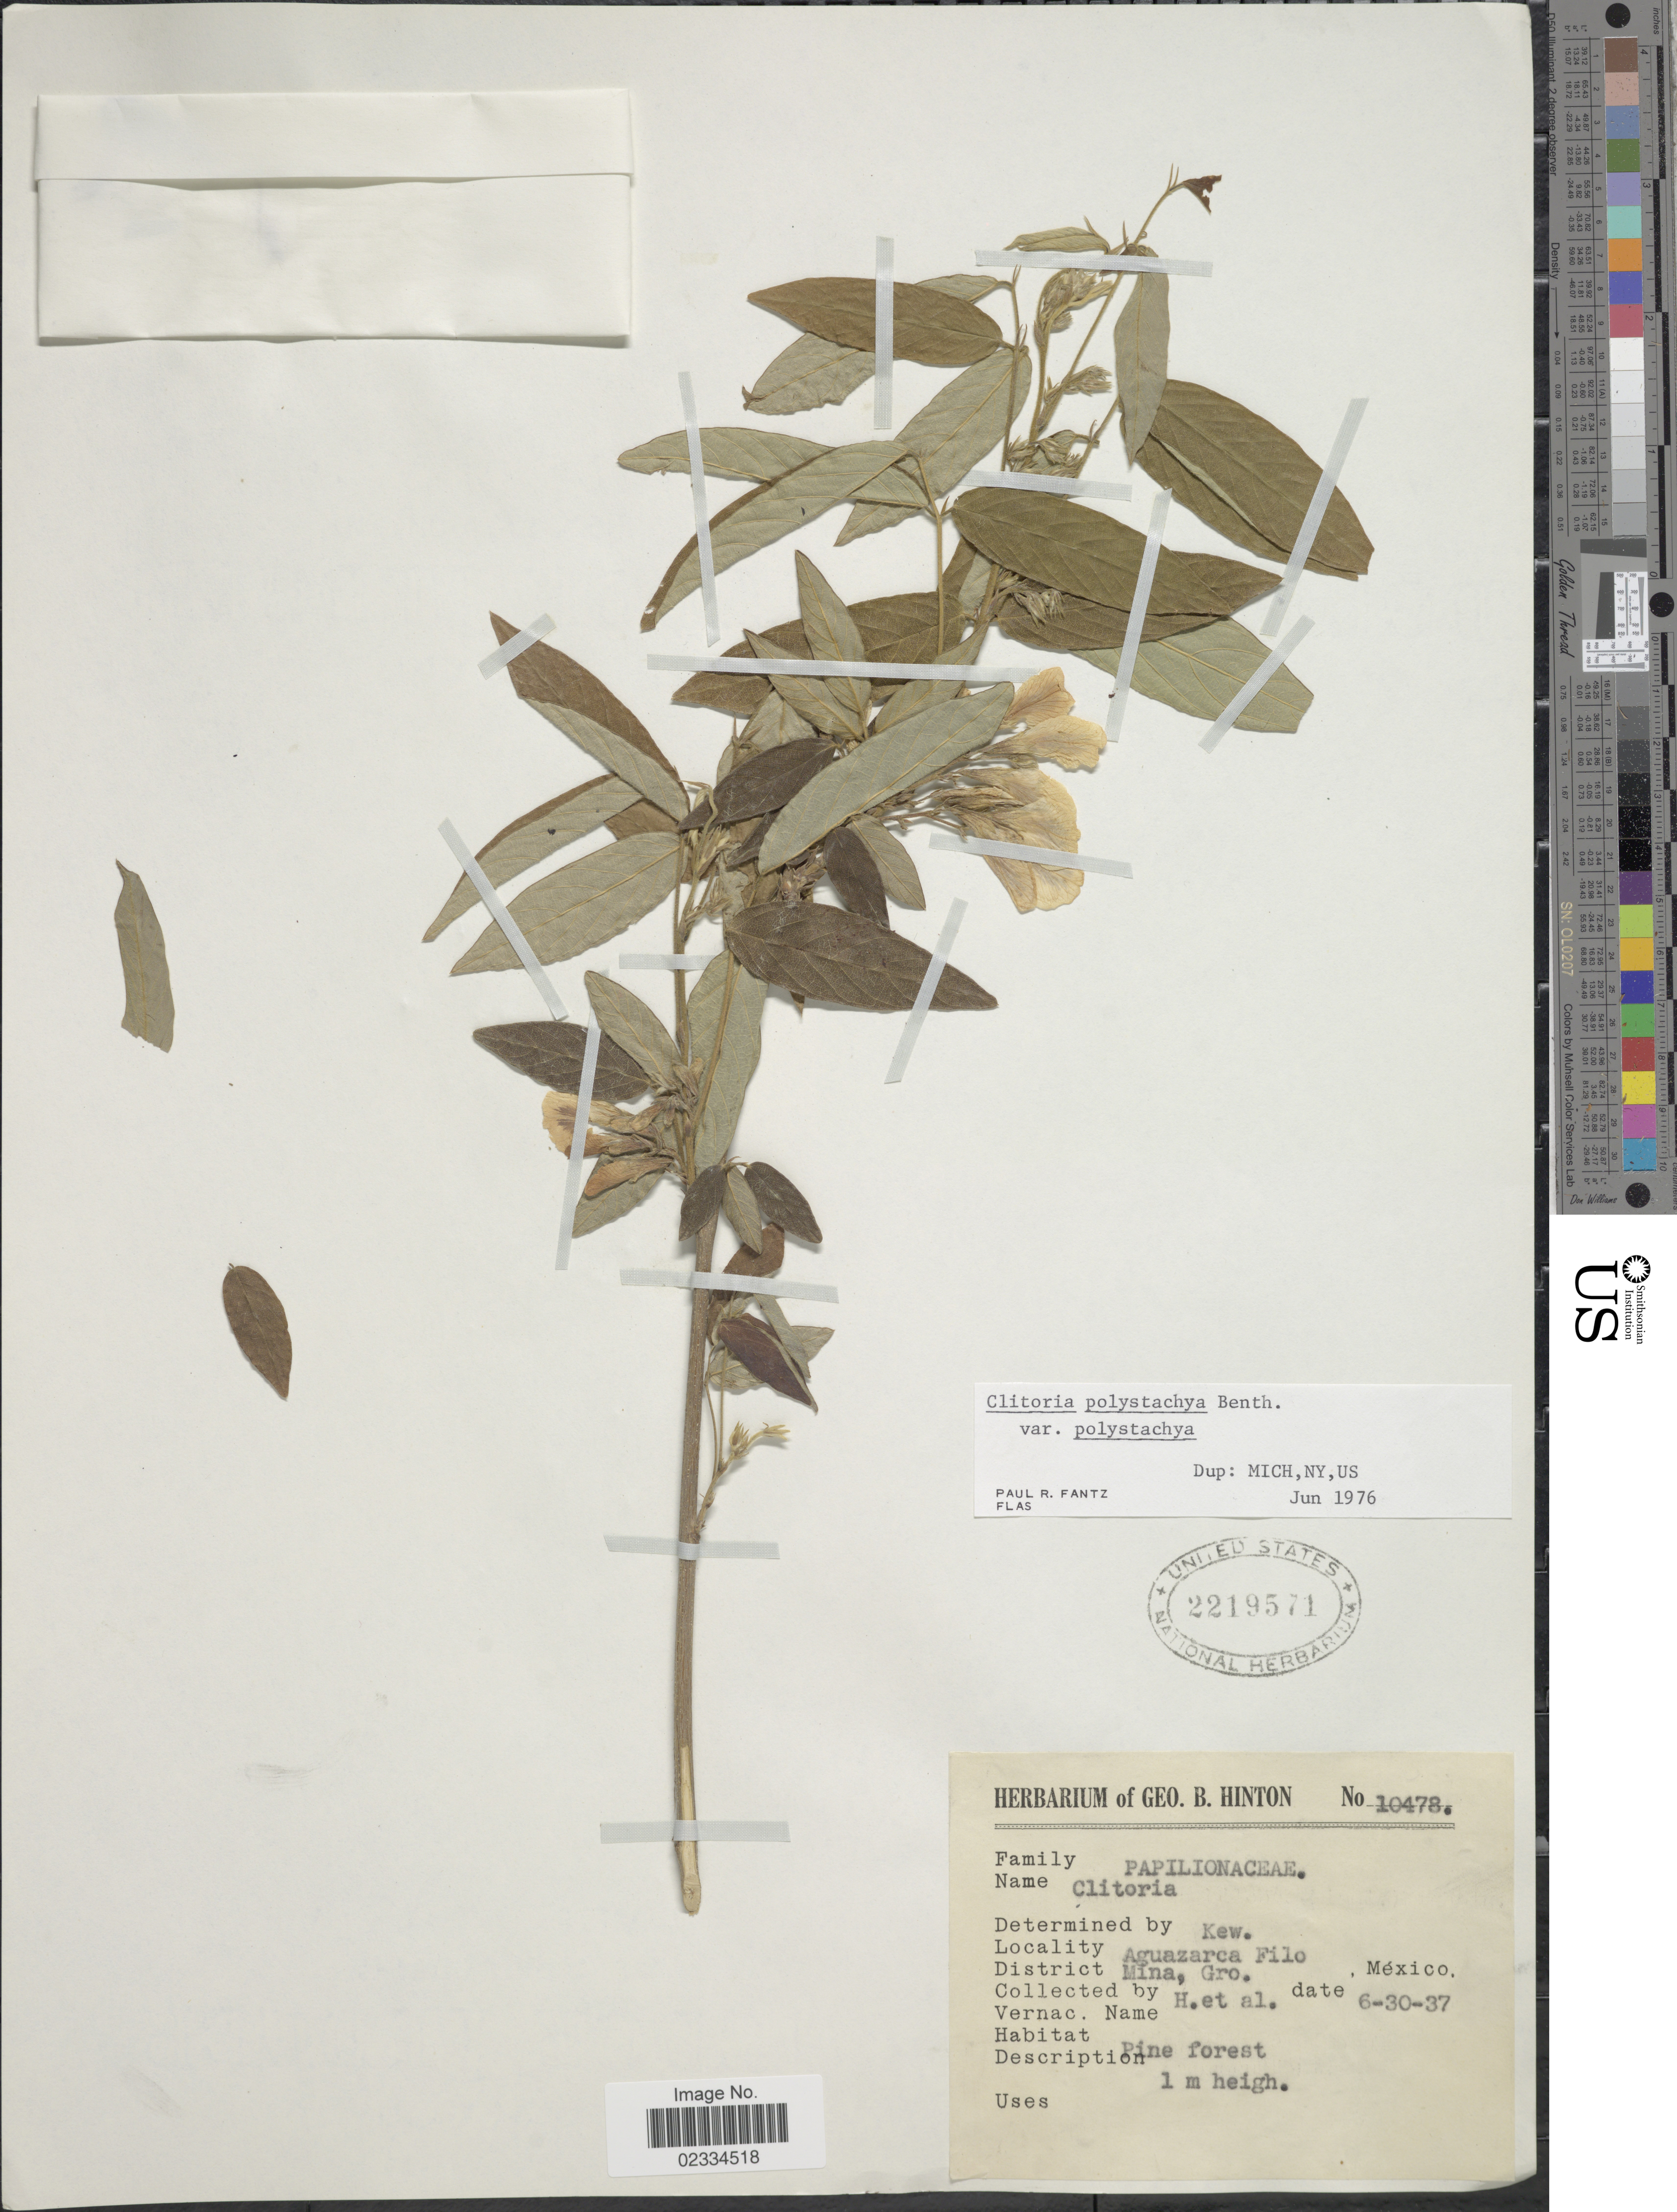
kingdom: Plantae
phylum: Tracheophyta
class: Magnoliopsida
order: Fabales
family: Fabaceae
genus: Clitoria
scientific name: Clitoria polystachya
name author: Benth.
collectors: G. B. Hinton & et al.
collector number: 10478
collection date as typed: Transcribed d/m/y: 30/6/37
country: Mexico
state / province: Guerrero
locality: Aguazarca Filo, District Mina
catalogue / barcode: US 2219571